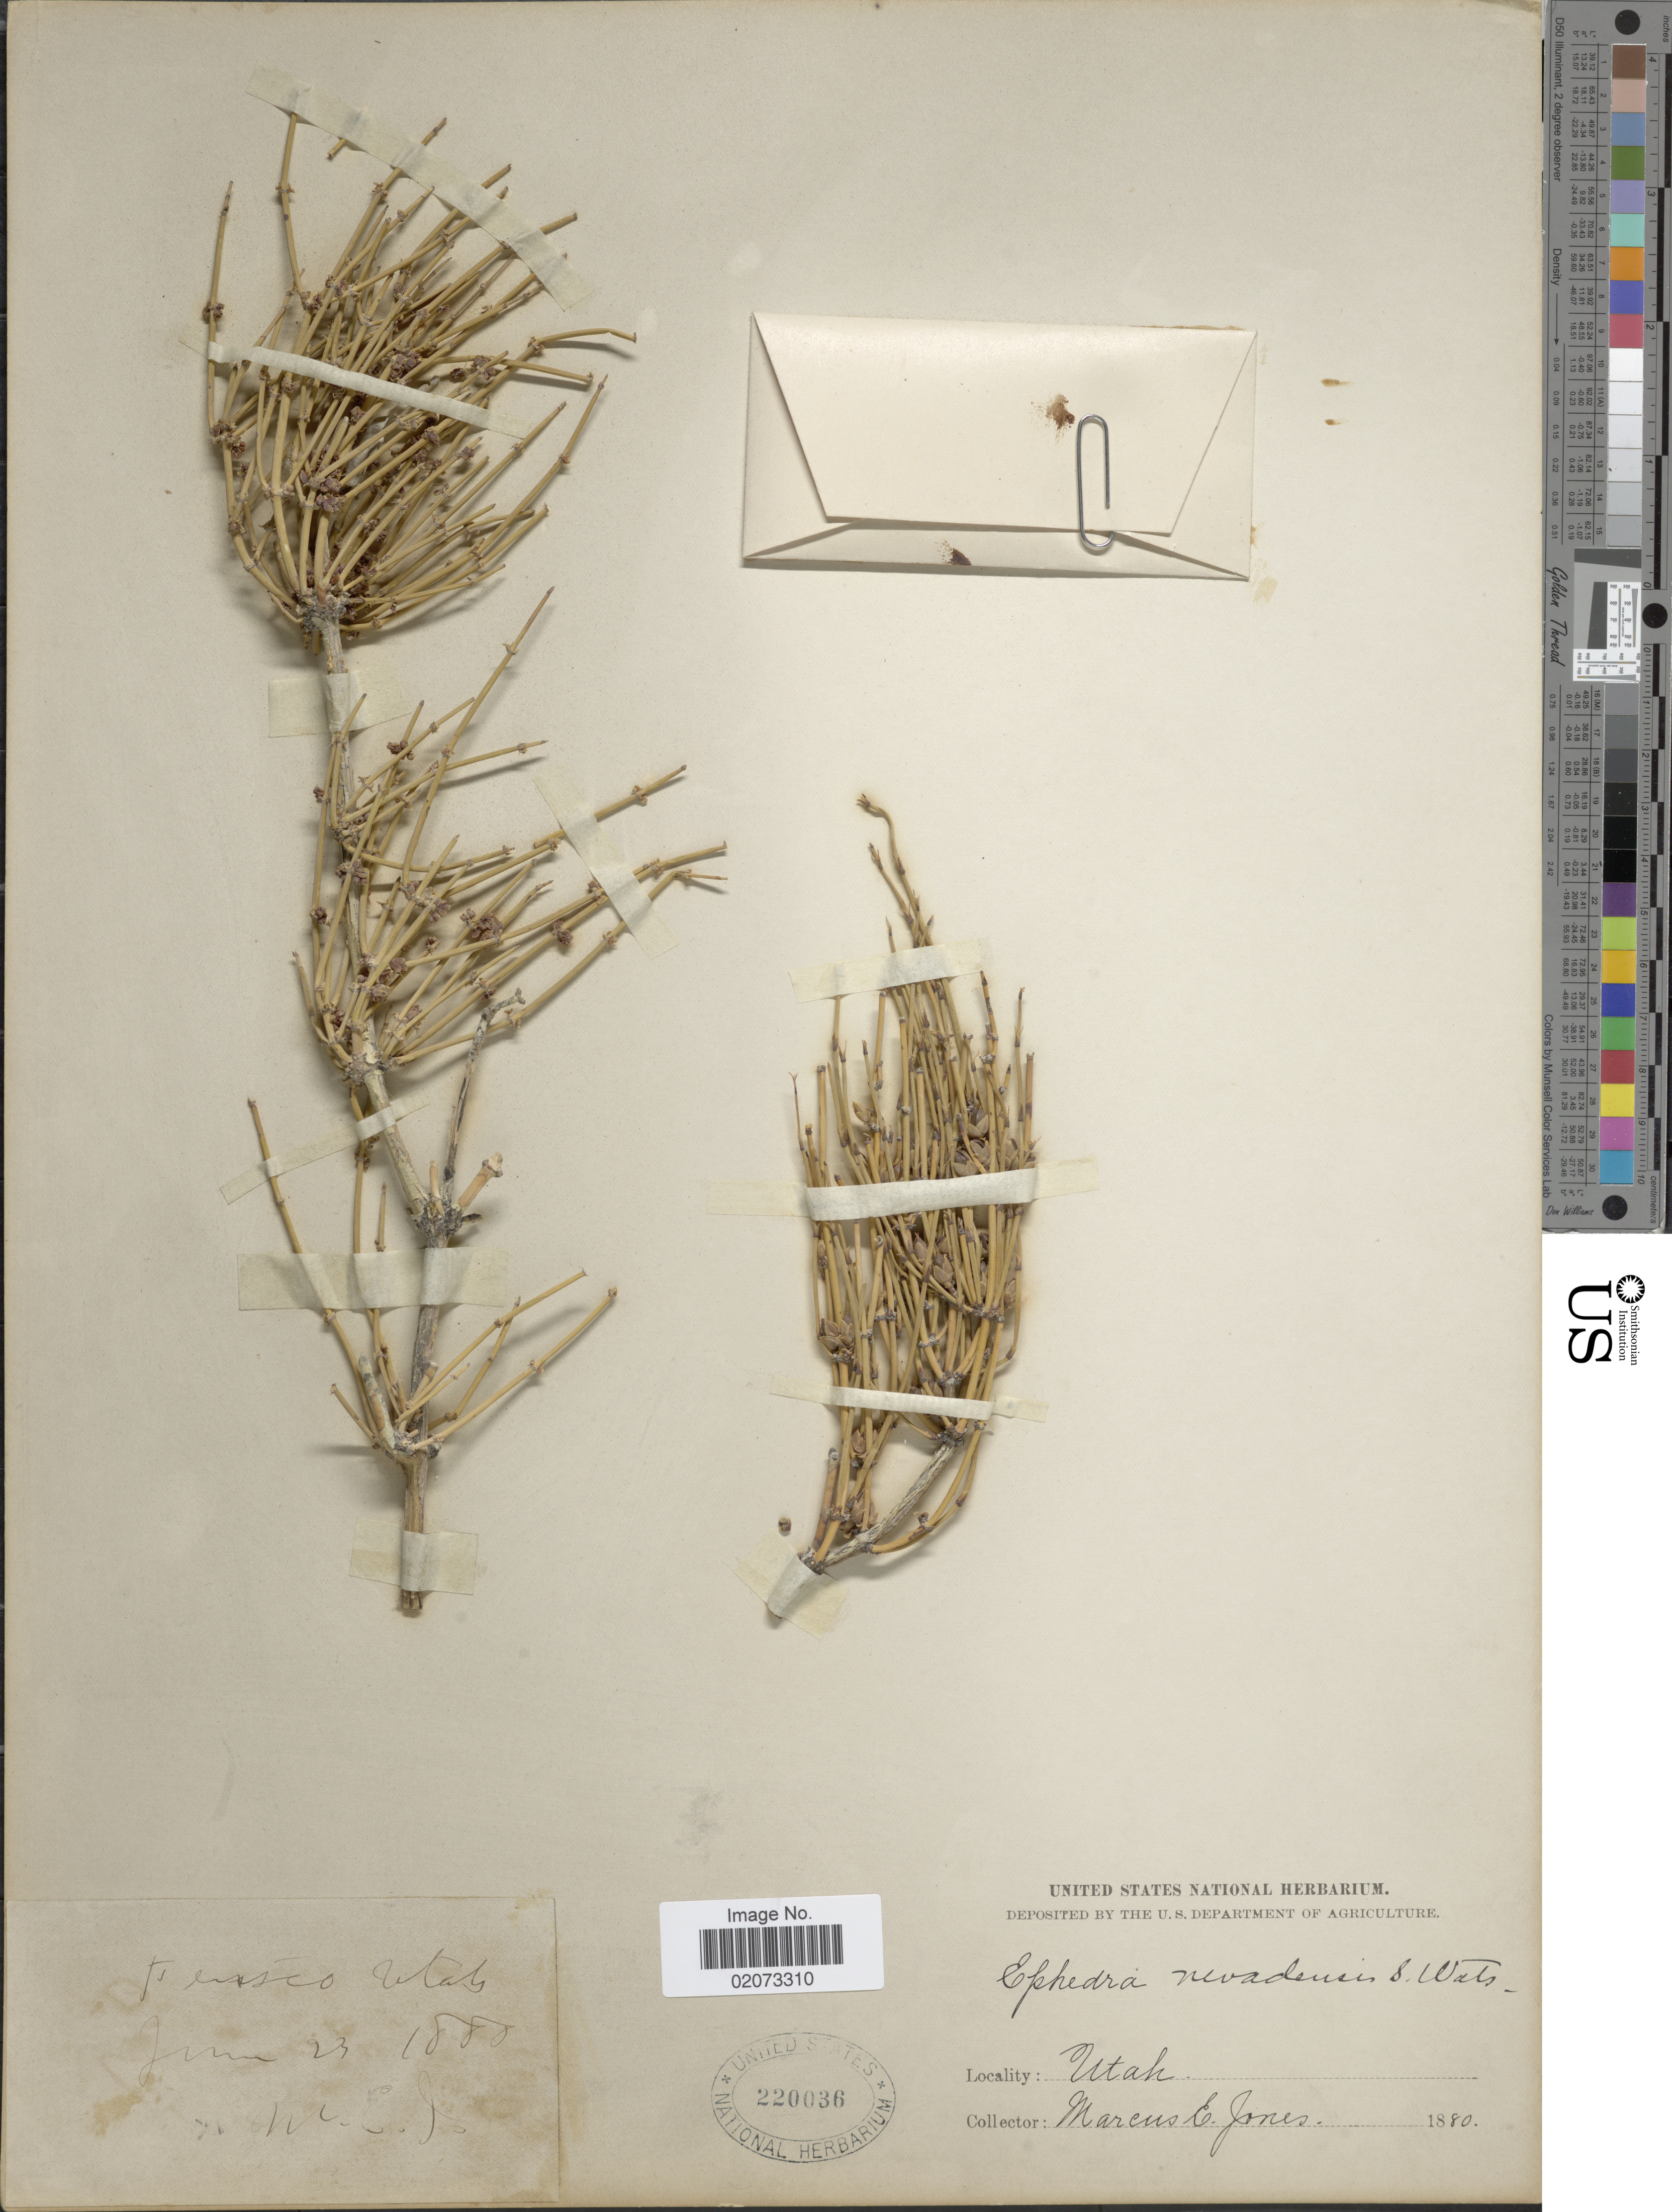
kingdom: Plantae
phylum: Tracheophyta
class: Gnetopsida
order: Ephedrales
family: Ephedraceae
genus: Ephedra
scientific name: Ephedra nevadensis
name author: S. Watson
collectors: M. E. Jones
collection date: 1880-06-23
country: United States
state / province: Utah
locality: Utah.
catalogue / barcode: US 220036